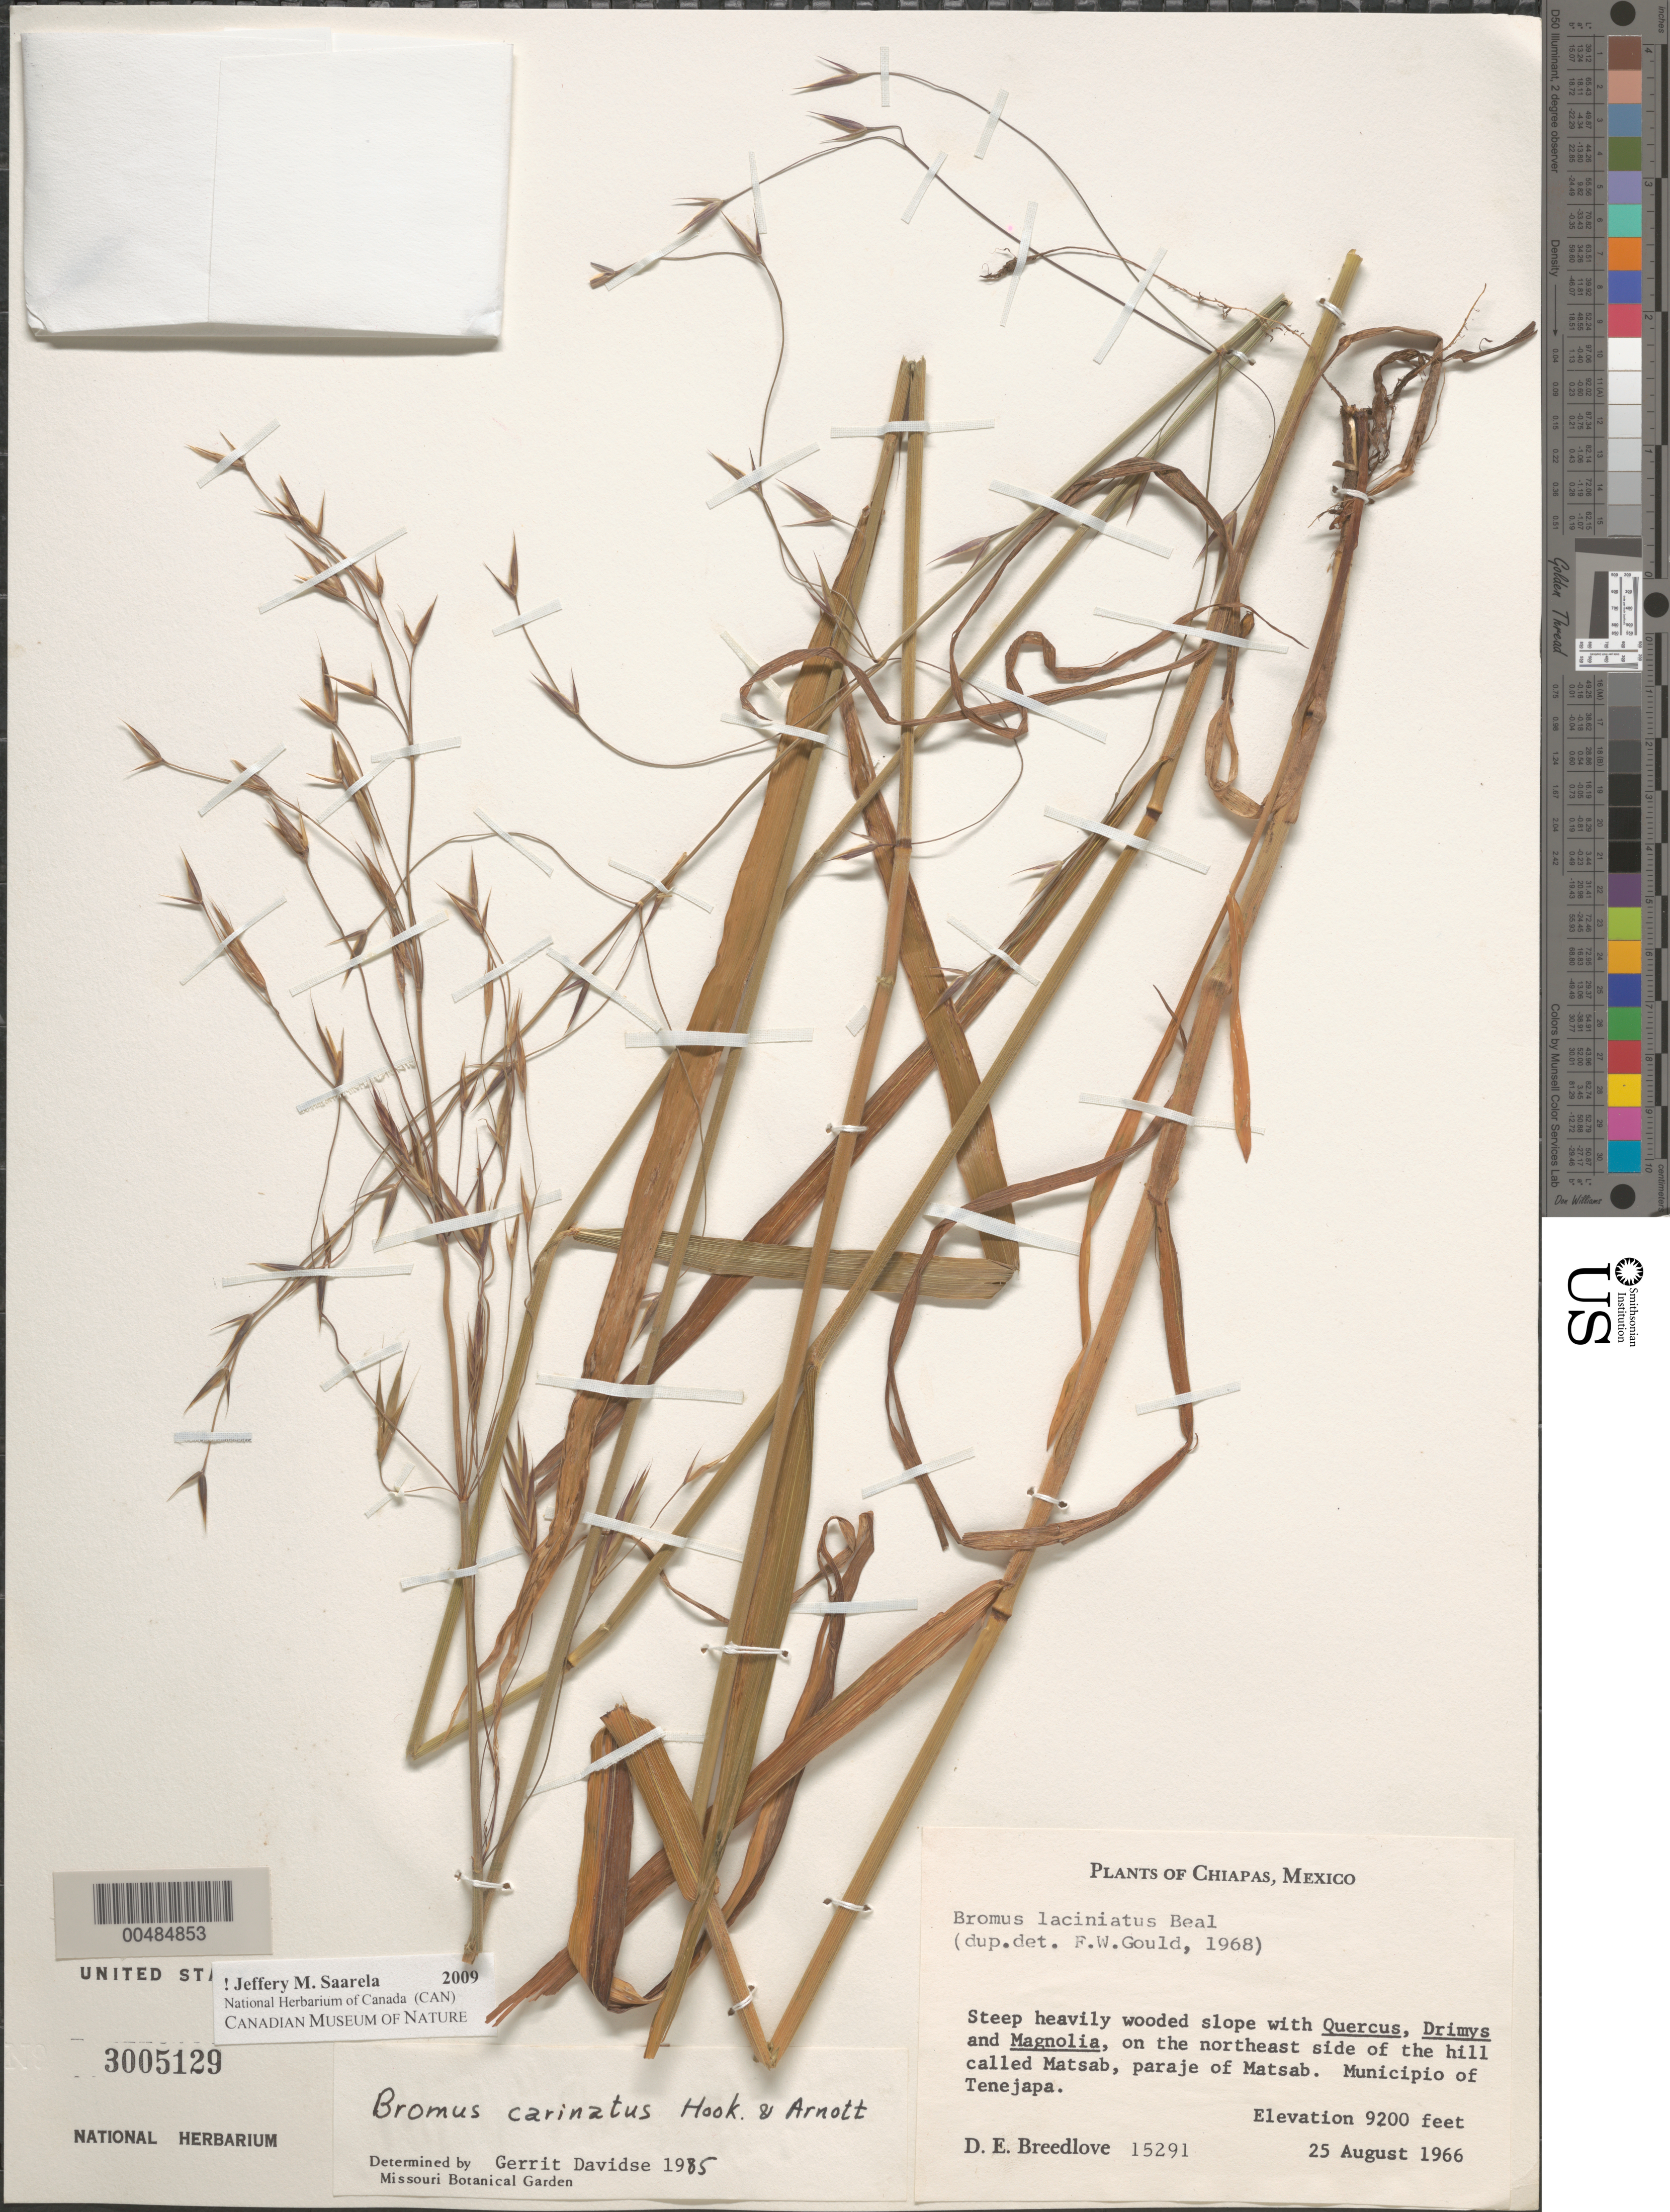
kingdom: Plantae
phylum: Tracheophyta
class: Liliopsida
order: Poales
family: Poaceae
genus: Bromus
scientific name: Bromus carinatus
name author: Hook. & Arn.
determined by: Davidse, Gerrit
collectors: D. E. Breedlove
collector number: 15291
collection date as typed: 25 Aug 1966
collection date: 1966-08-25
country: Mexico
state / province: Chiapas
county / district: Tenejapa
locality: On the NE side of the hill called Matsab, paraje of Matsab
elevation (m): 2804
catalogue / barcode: US 3005129